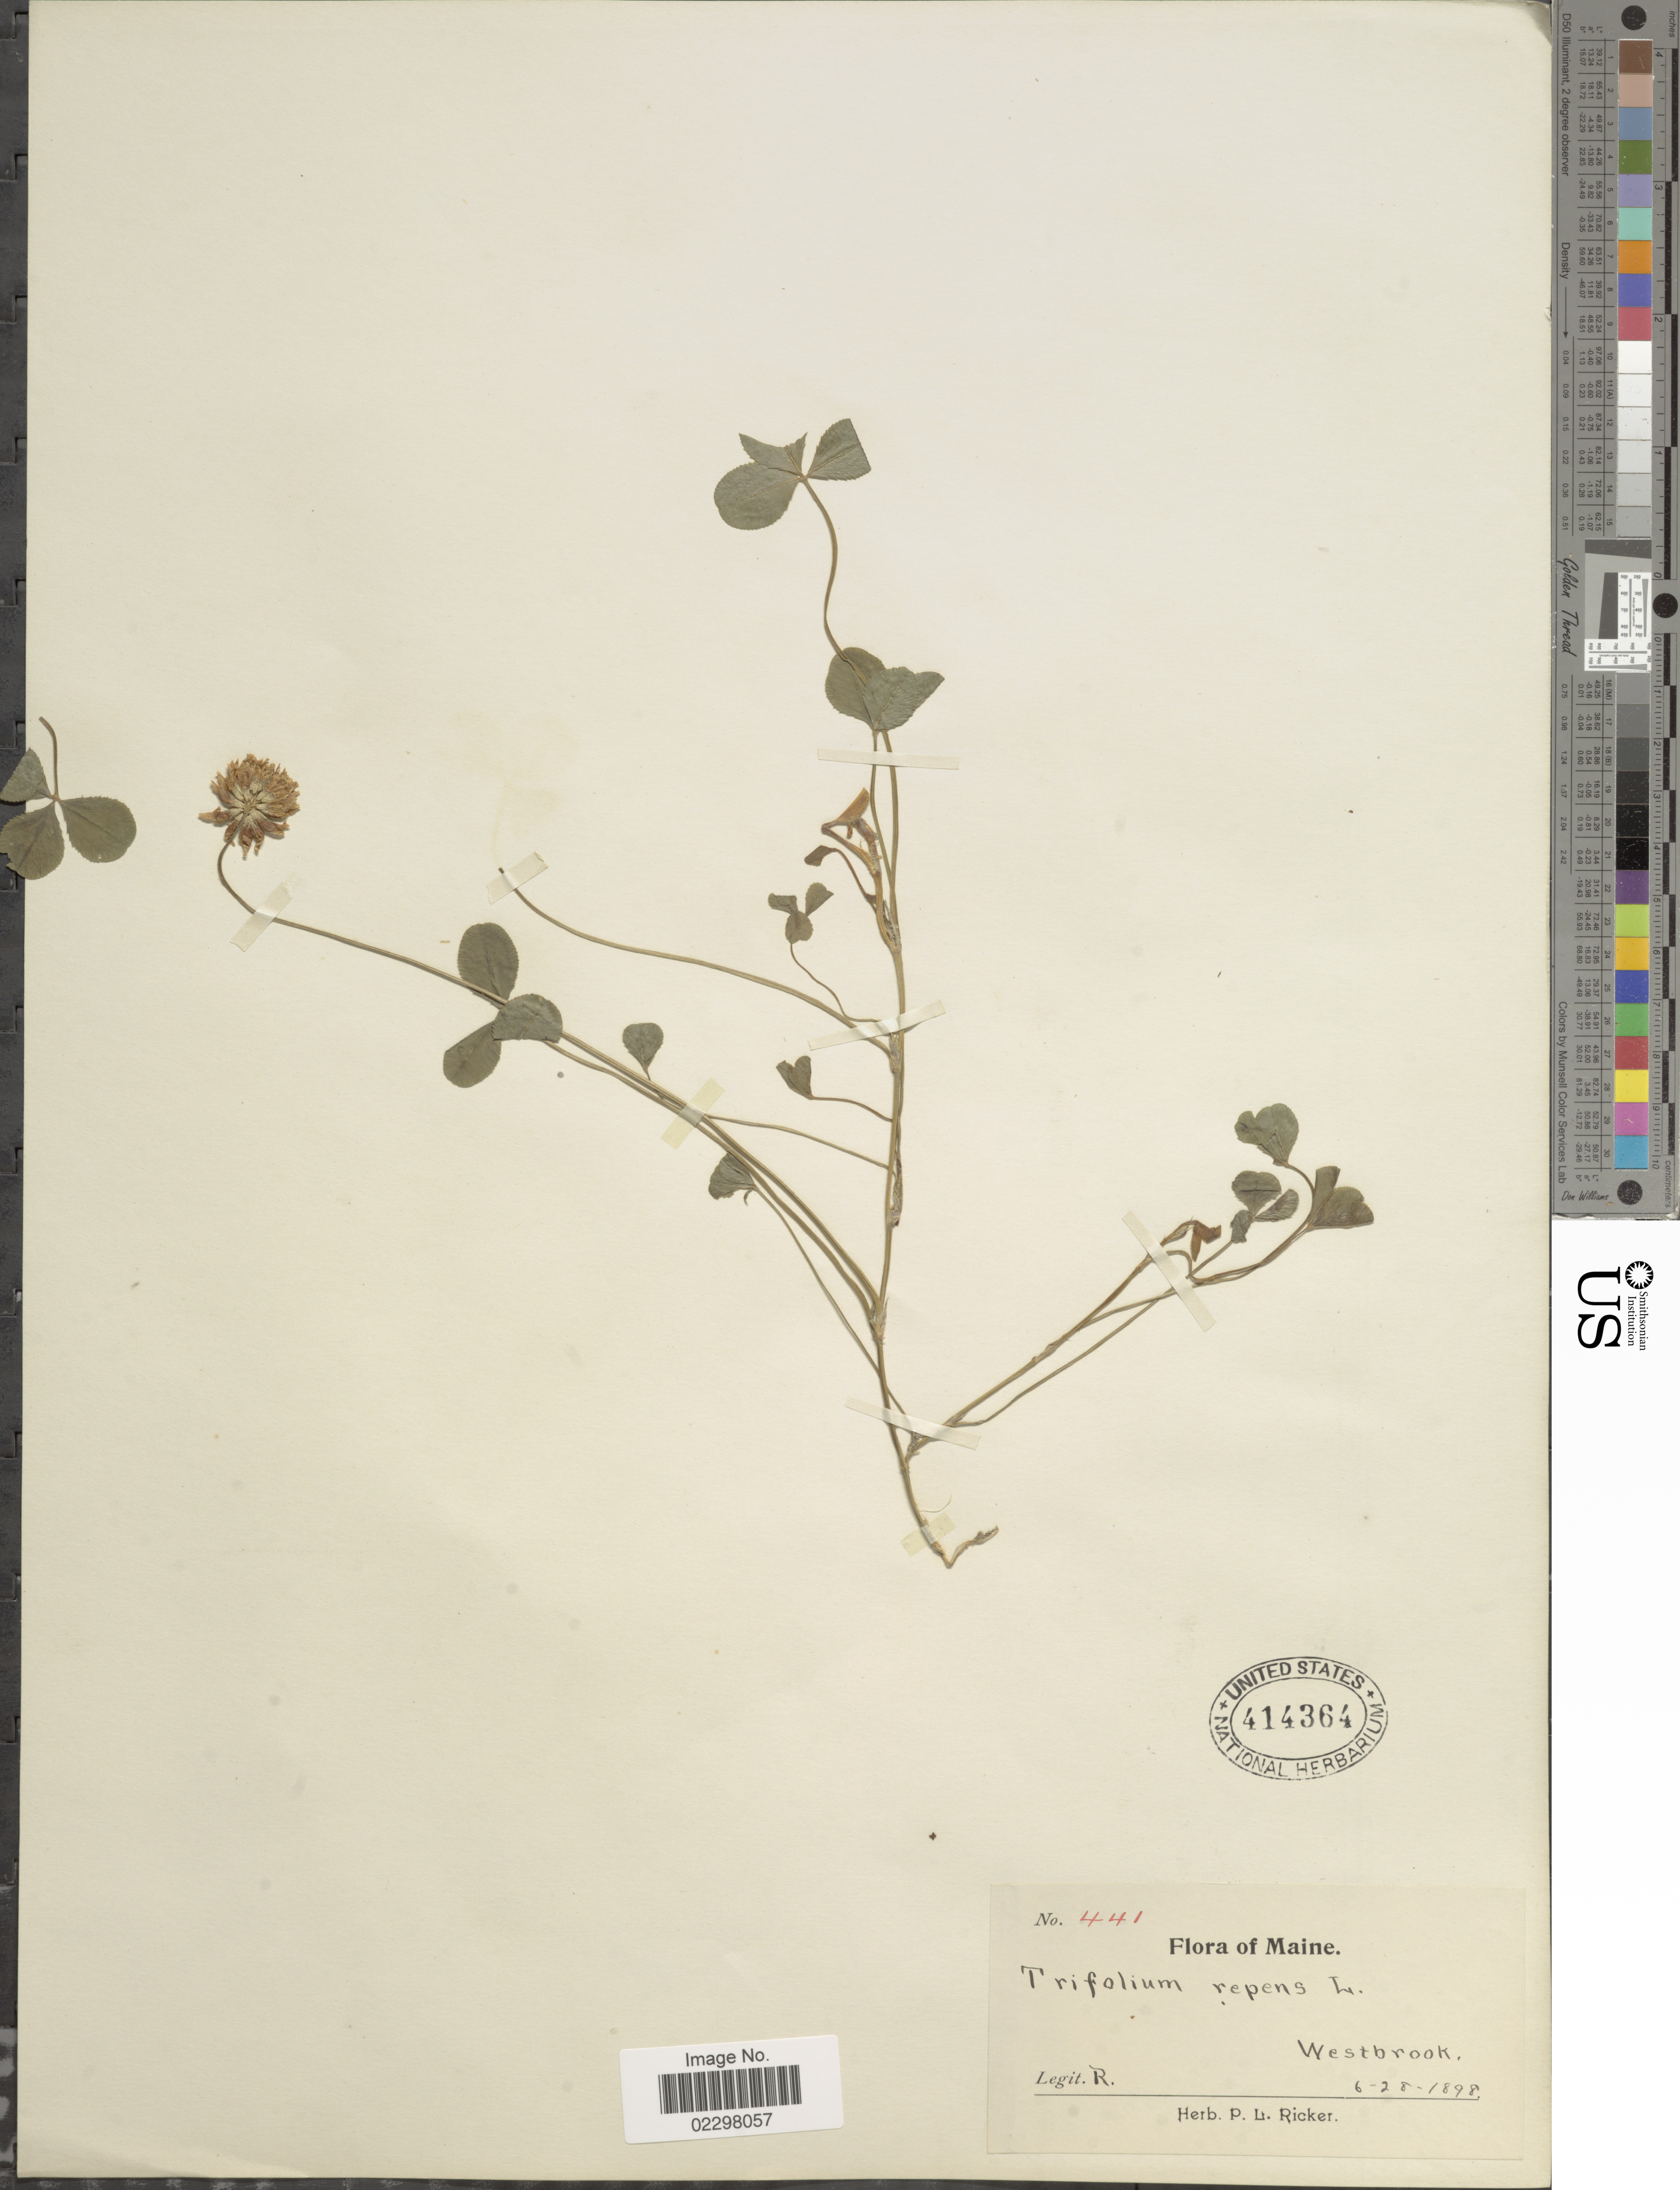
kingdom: Plantae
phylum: Tracheophyta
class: Magnoliopsida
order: Fabales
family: Fabaceae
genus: Trifolium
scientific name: Trifolium repens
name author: L.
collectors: P. Ricker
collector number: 441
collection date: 1898-06-28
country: United States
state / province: Maine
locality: Westbrook.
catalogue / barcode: US 414364